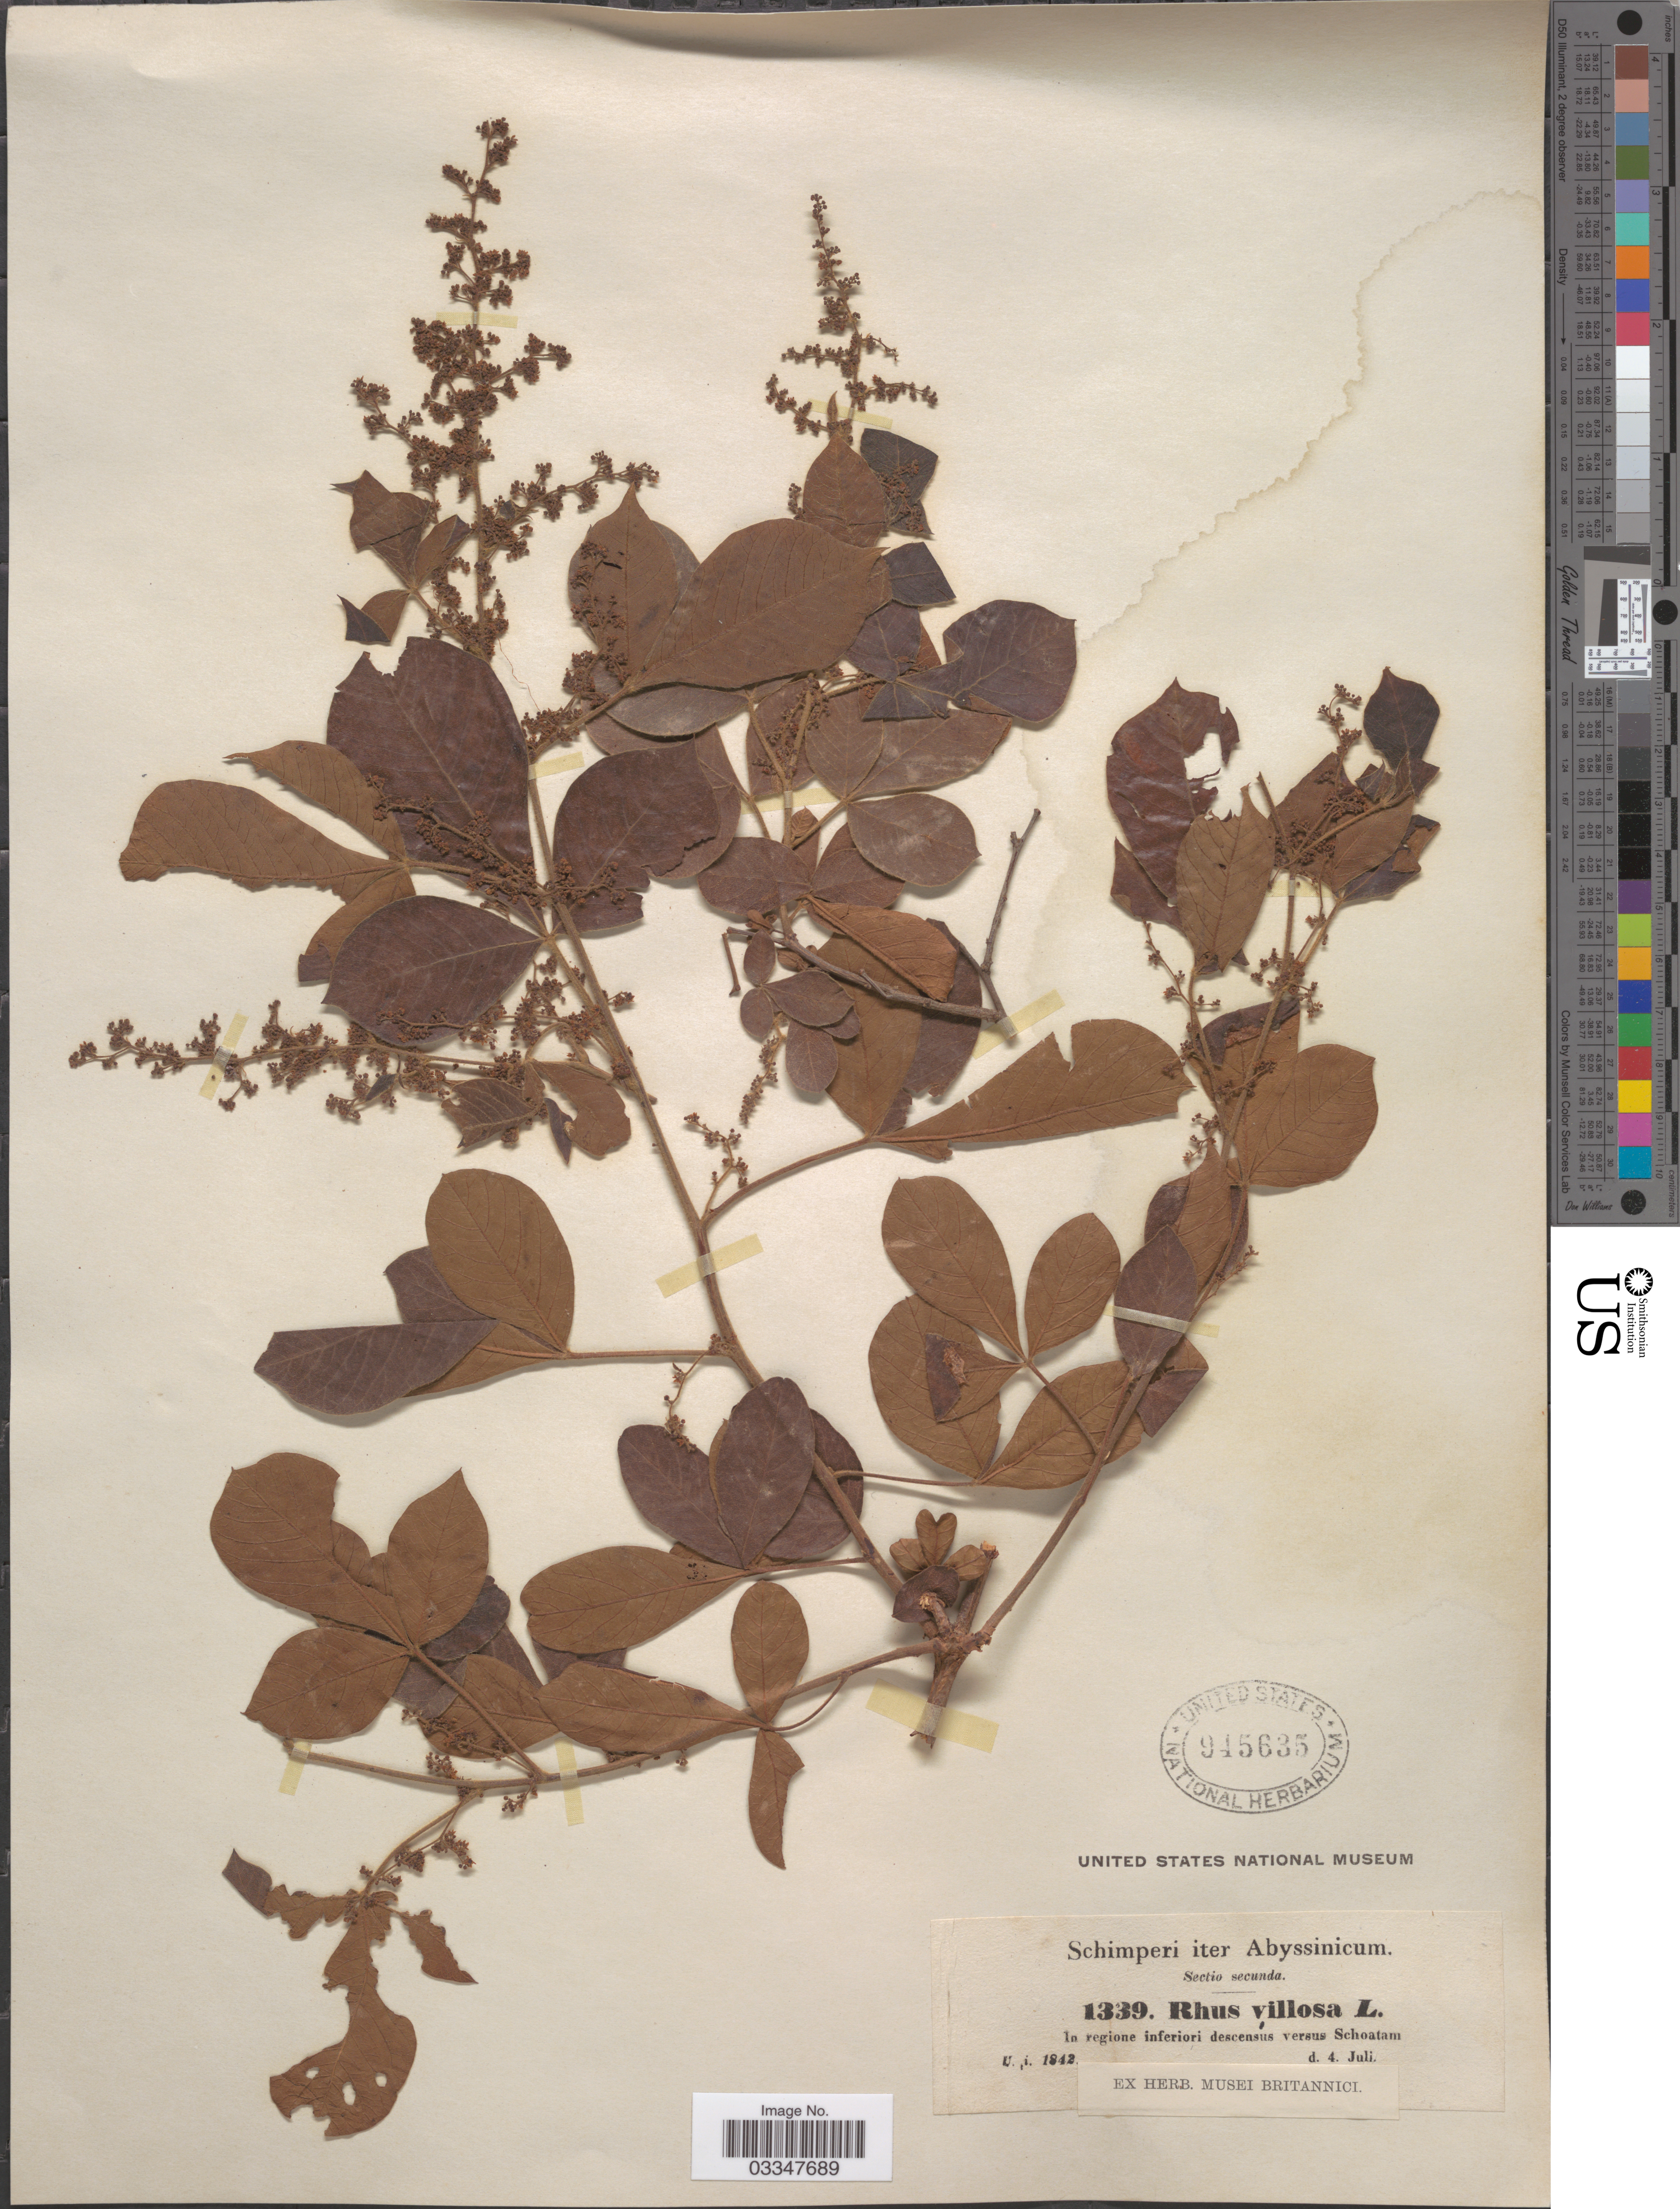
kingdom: Plantae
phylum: Tracheophyta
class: Magnoliopsida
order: Sapindales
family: Anacardiaceae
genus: Rhus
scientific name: Rhus villosa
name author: L. f.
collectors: -. Schimper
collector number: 1339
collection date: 1842-07-04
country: Ethiopia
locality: Abyssinicum. In regione inferiori descensus versus Schoatam.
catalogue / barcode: US 945635